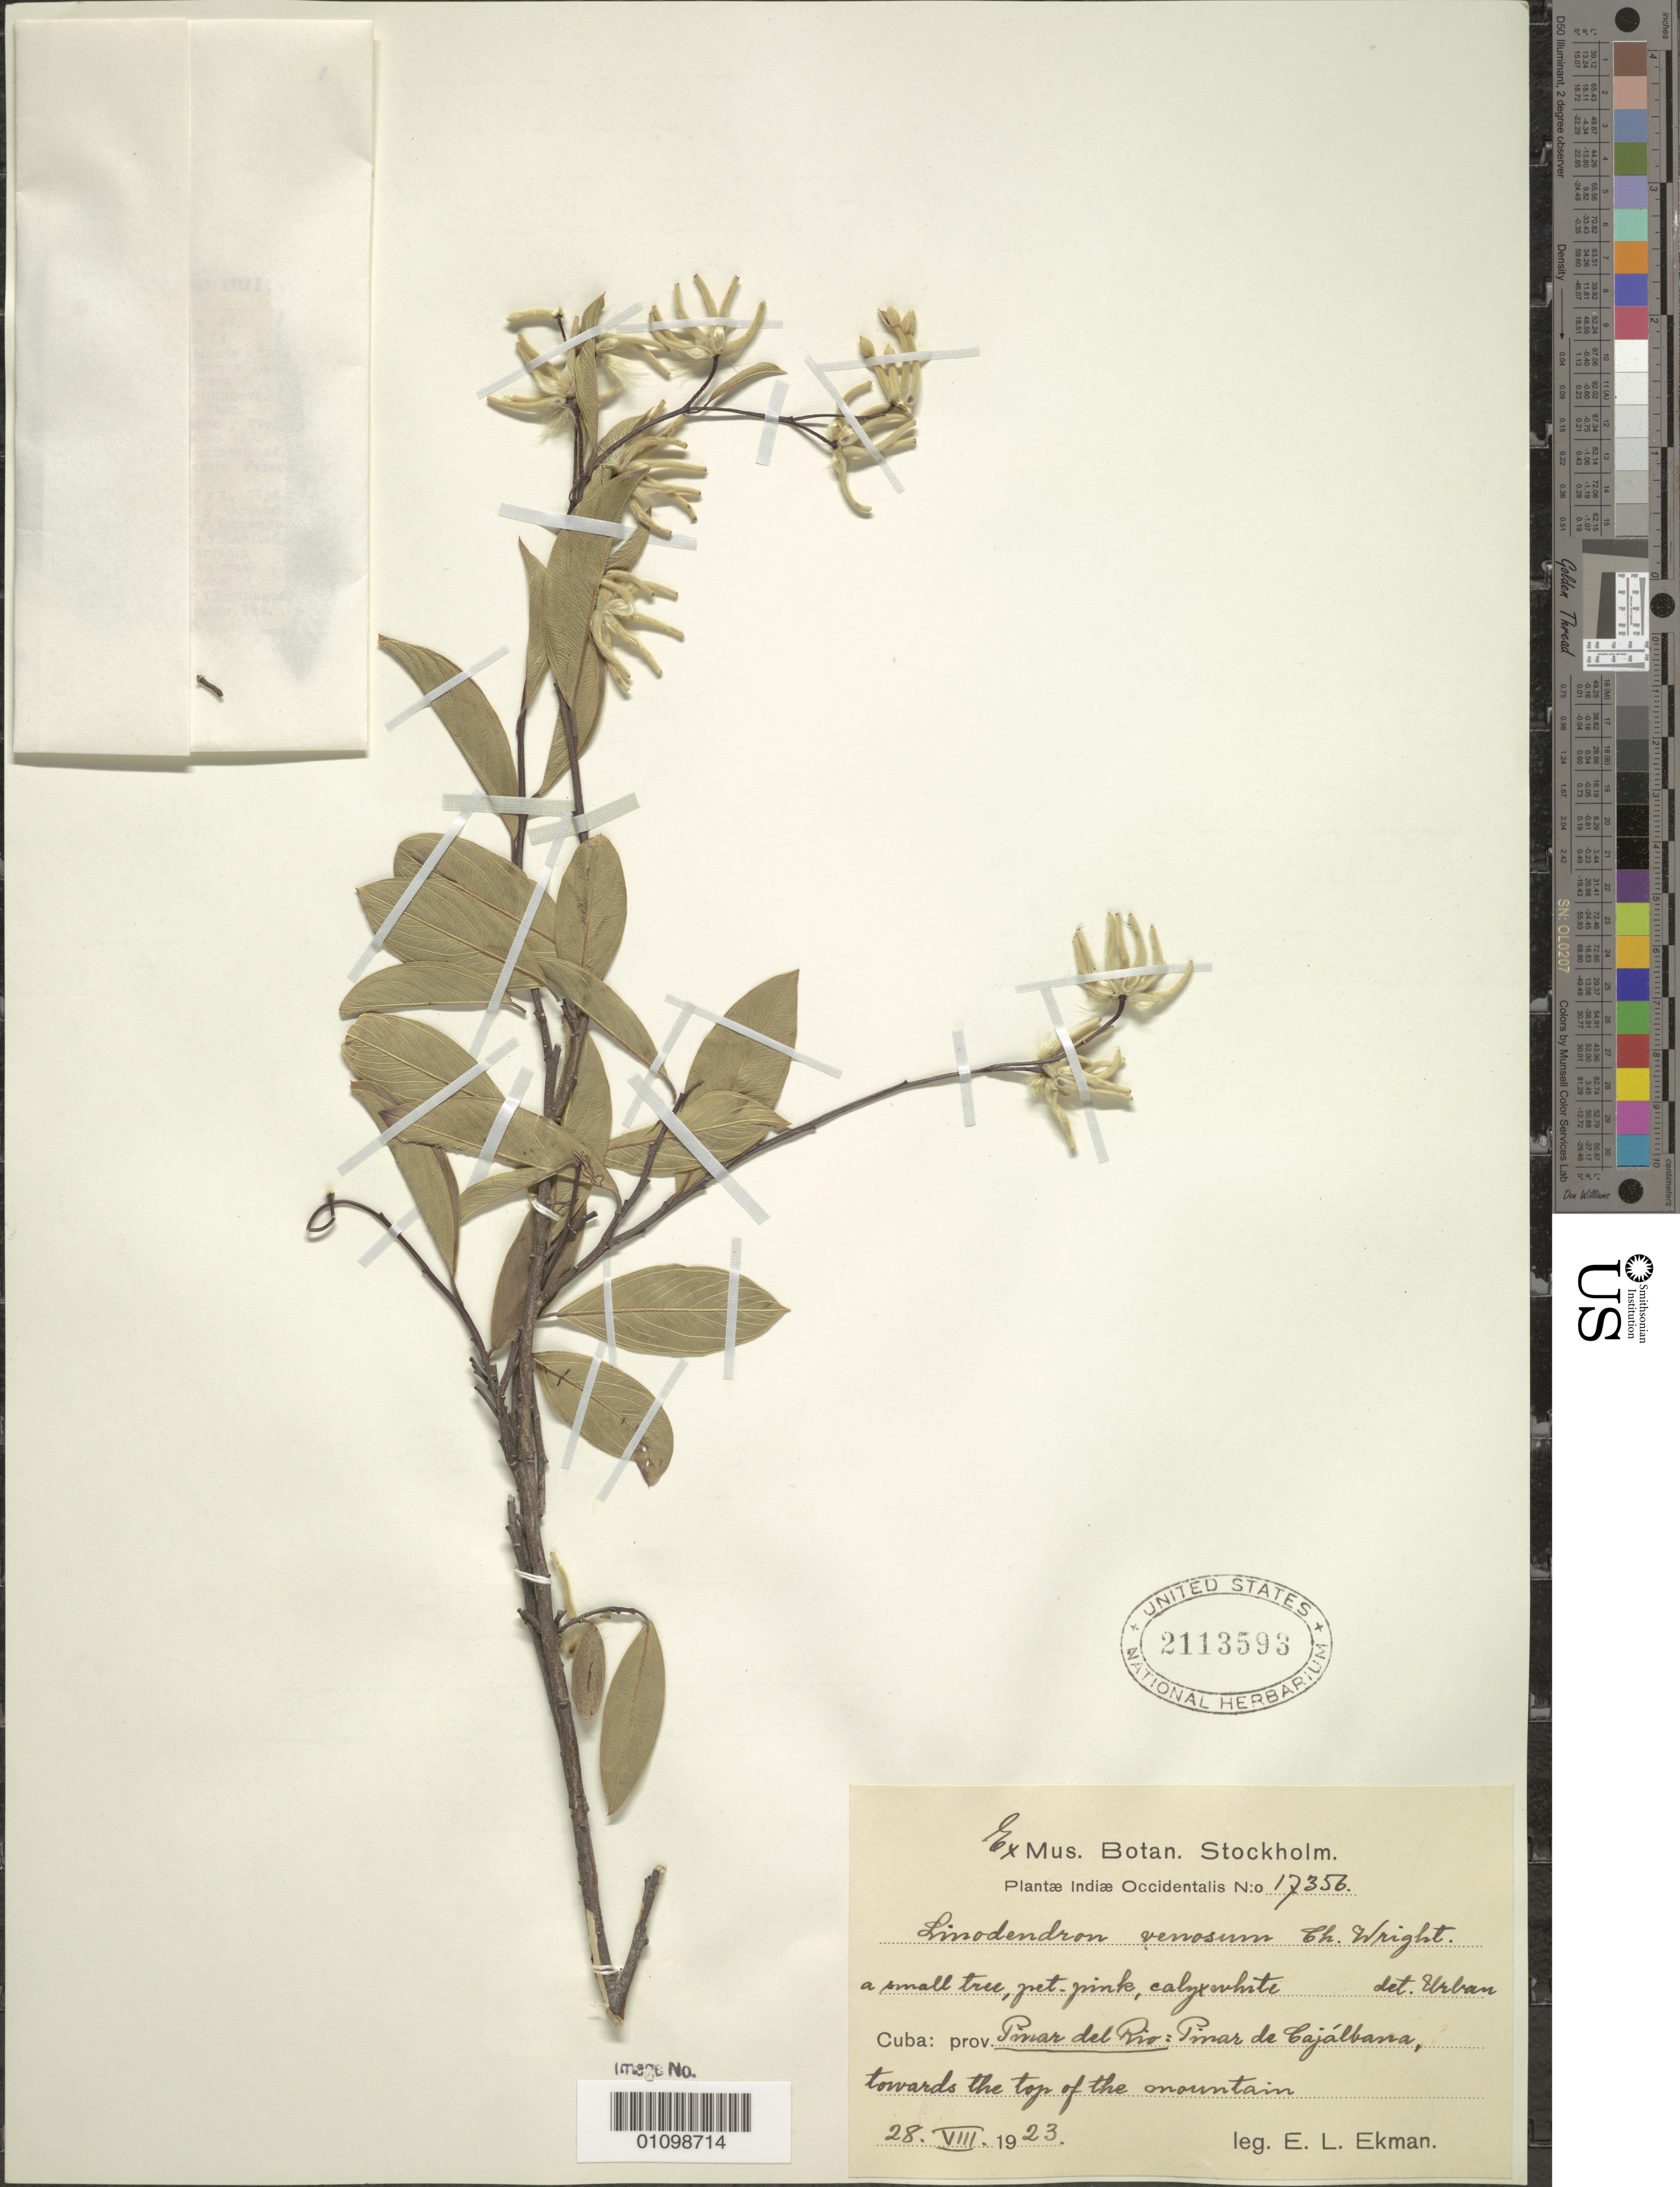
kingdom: Plantae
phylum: Tracheophyta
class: Magnoliopsida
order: Malvales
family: Thymelaeaceae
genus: Linodendron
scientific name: Linodendron venosum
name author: C. Wright ex Griseb.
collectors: E. L. Ekman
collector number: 17356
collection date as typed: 28 Aug 1923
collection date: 1923-08-28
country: Cuba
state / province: Pinar del Rio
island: Cuba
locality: Pinar de Cajalbana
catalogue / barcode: US 2113593